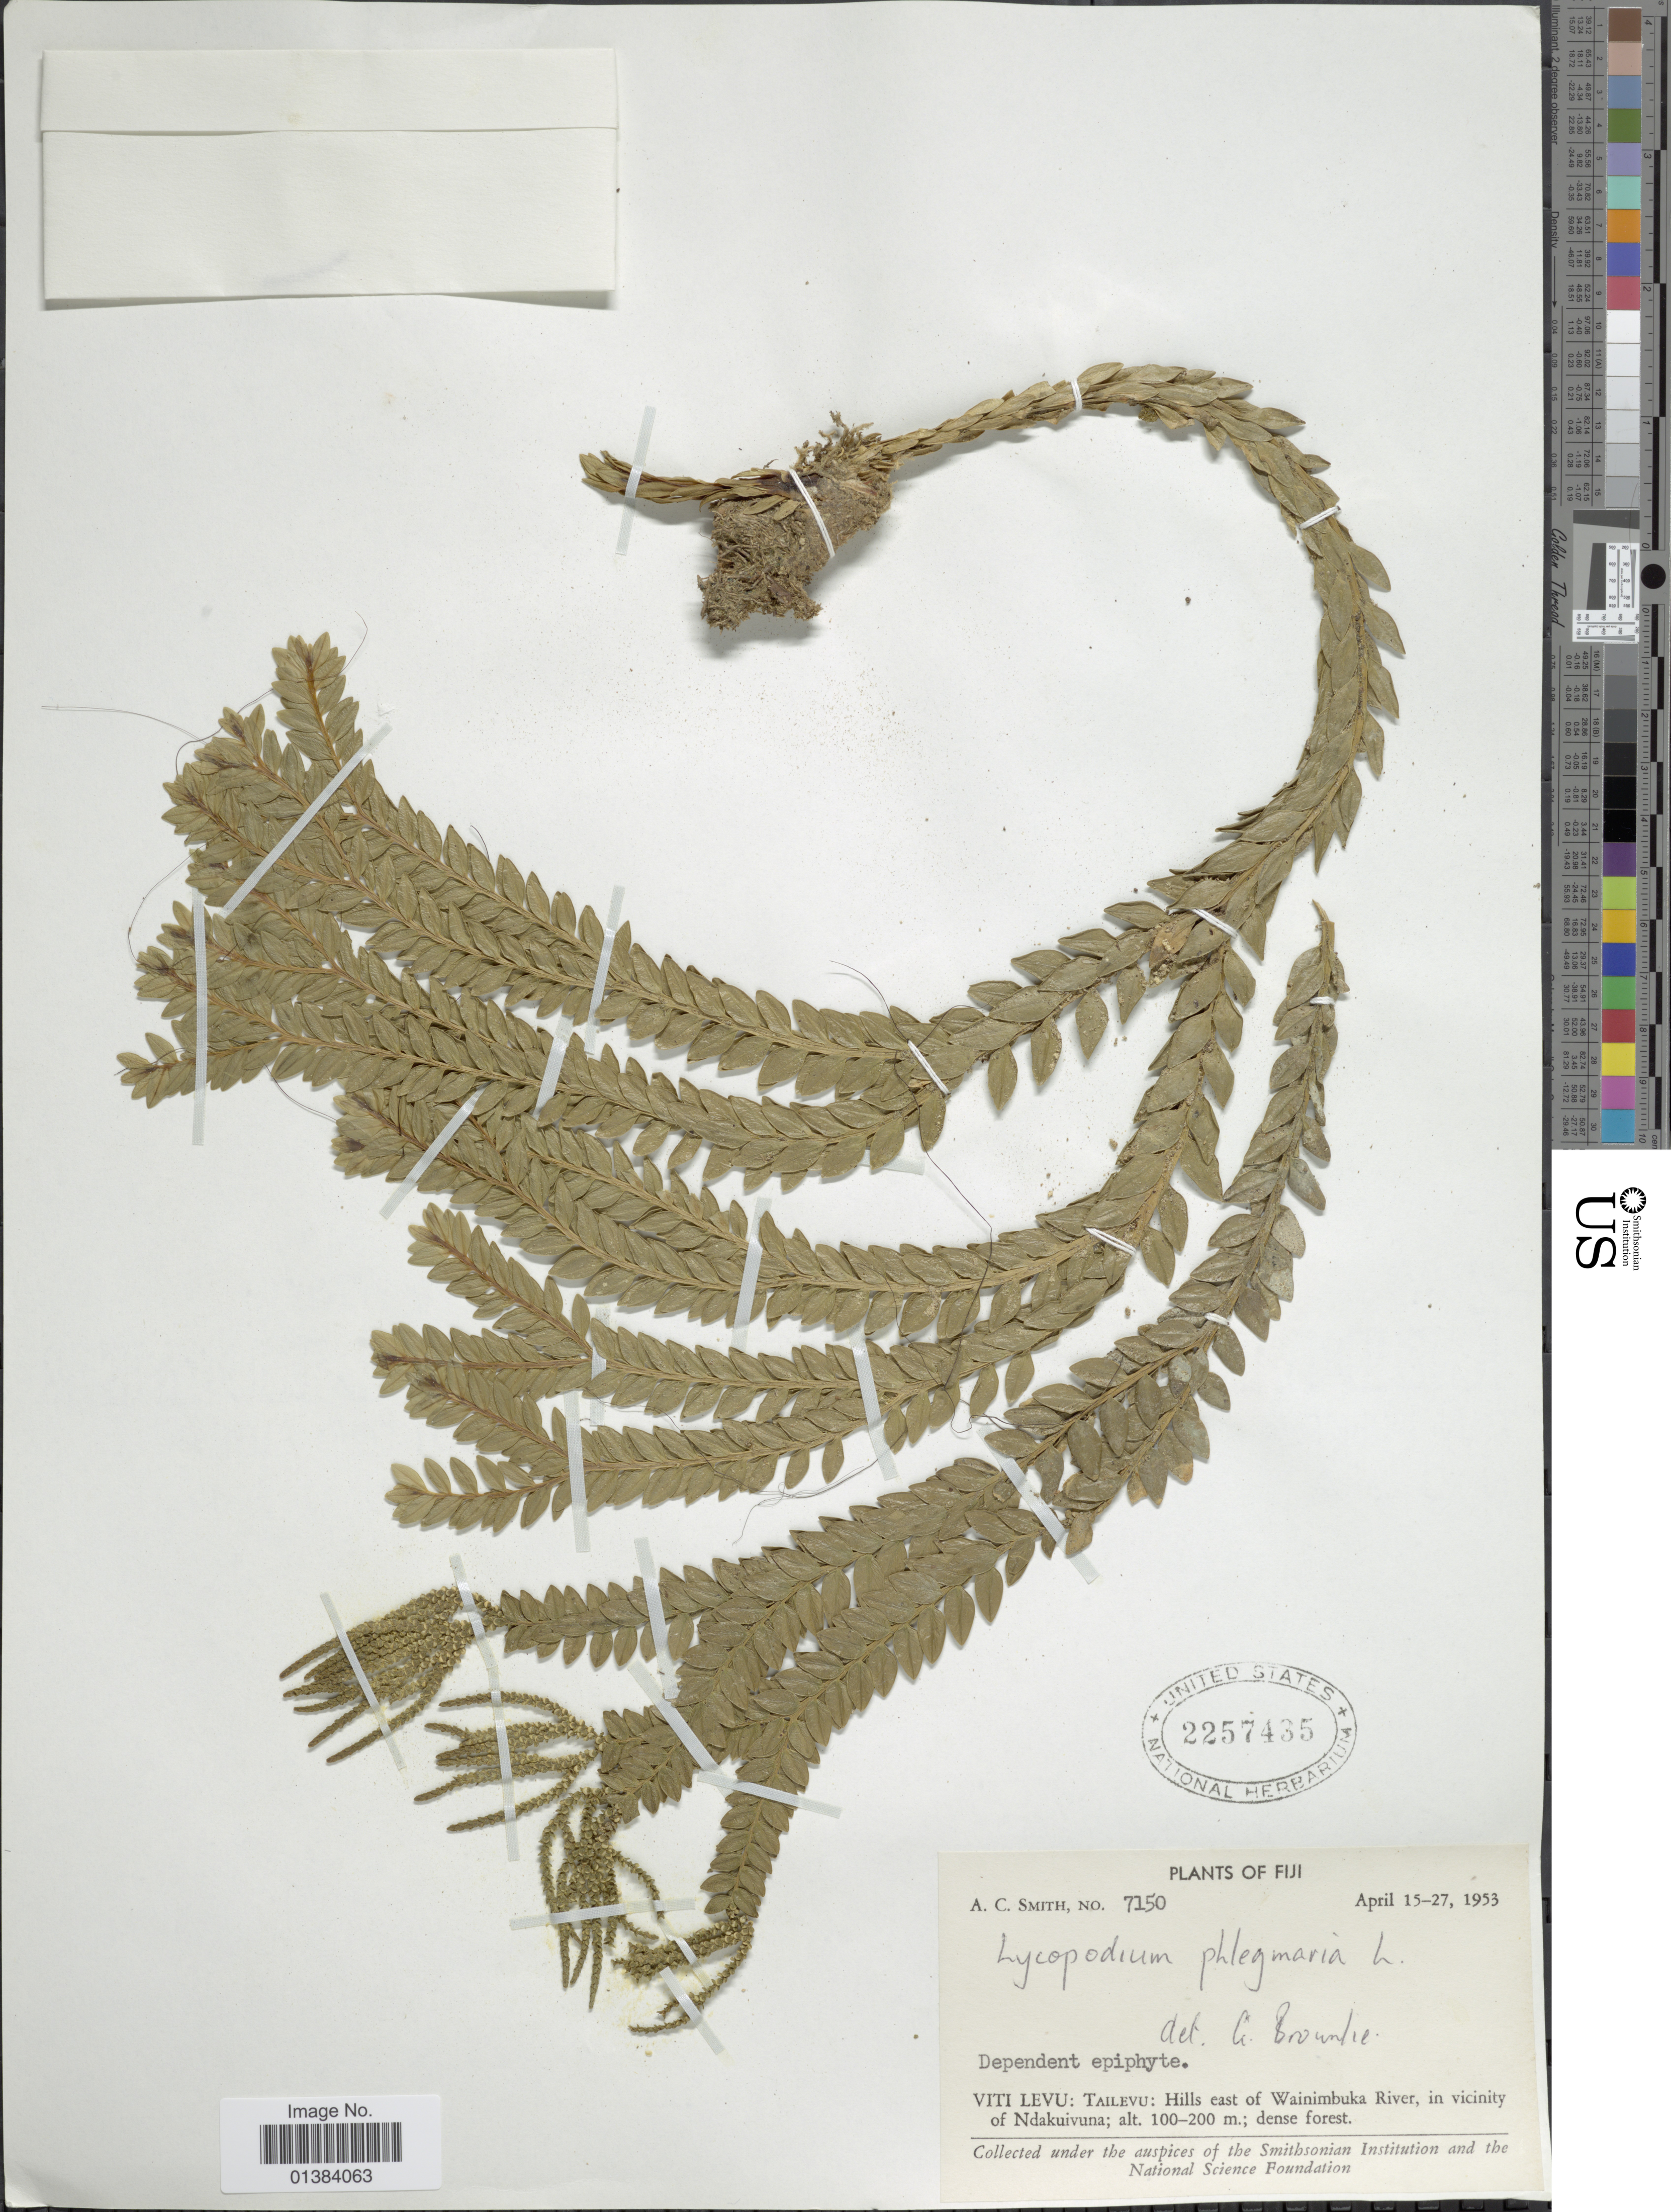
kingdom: Plantae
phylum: Tracheophyta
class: Lycopodiopsida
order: Lycopodiales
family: Lycopodiaceae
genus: Phlegmariurus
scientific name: Phlegmariurus phlegmarioides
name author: (Gaudich.) A. R. Field & Bostock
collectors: A. C. Smith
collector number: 7150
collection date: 1953-04-15/1953-04-27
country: Fiji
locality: Viti Levu: Tailevu: Hills east of Wainimbuka River, in vicinity of Ndakuivuna.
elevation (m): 100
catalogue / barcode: US 2257435